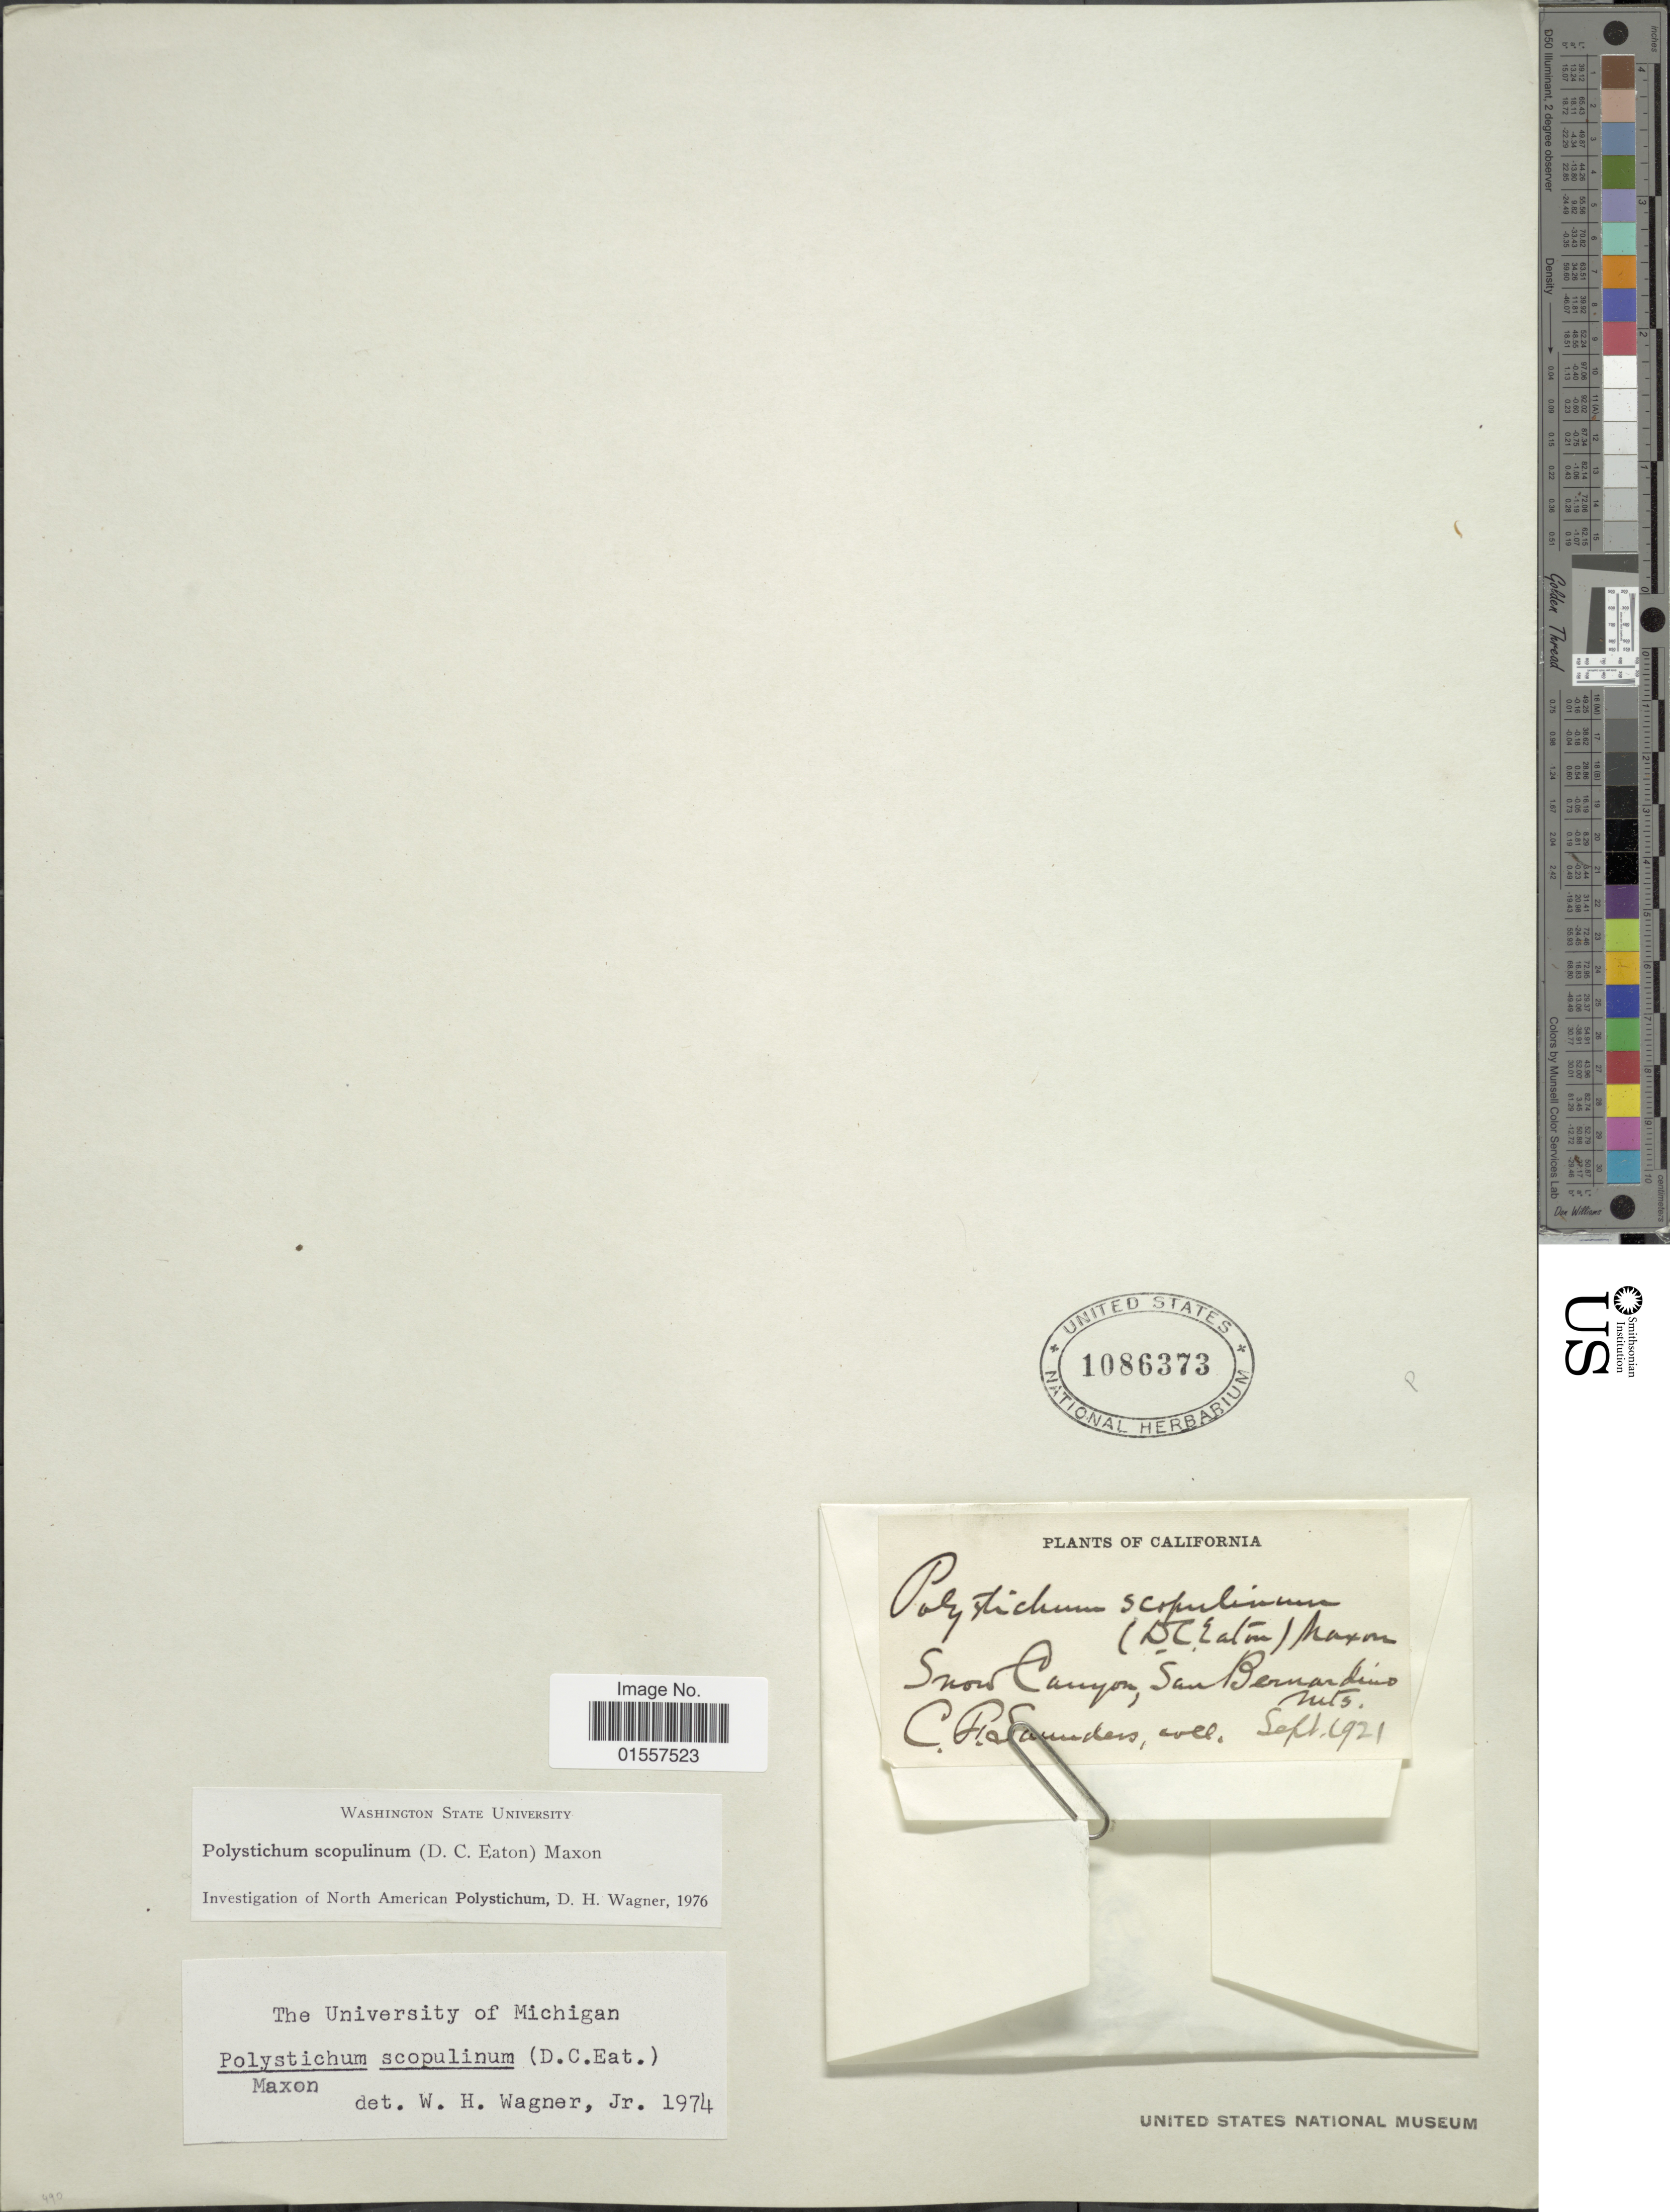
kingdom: Plantae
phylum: Tracheophyta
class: Polypodiopsida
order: Polypodiales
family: Dryopteridaceae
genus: Polystichum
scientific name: Polystichum scopulinum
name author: (D.C. Eaton) Maxon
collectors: C.F. Saunders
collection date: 1921-09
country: United States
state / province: California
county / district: San Bernardino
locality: Snow Canyon, San Bernardino Mts.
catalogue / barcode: US 1086373